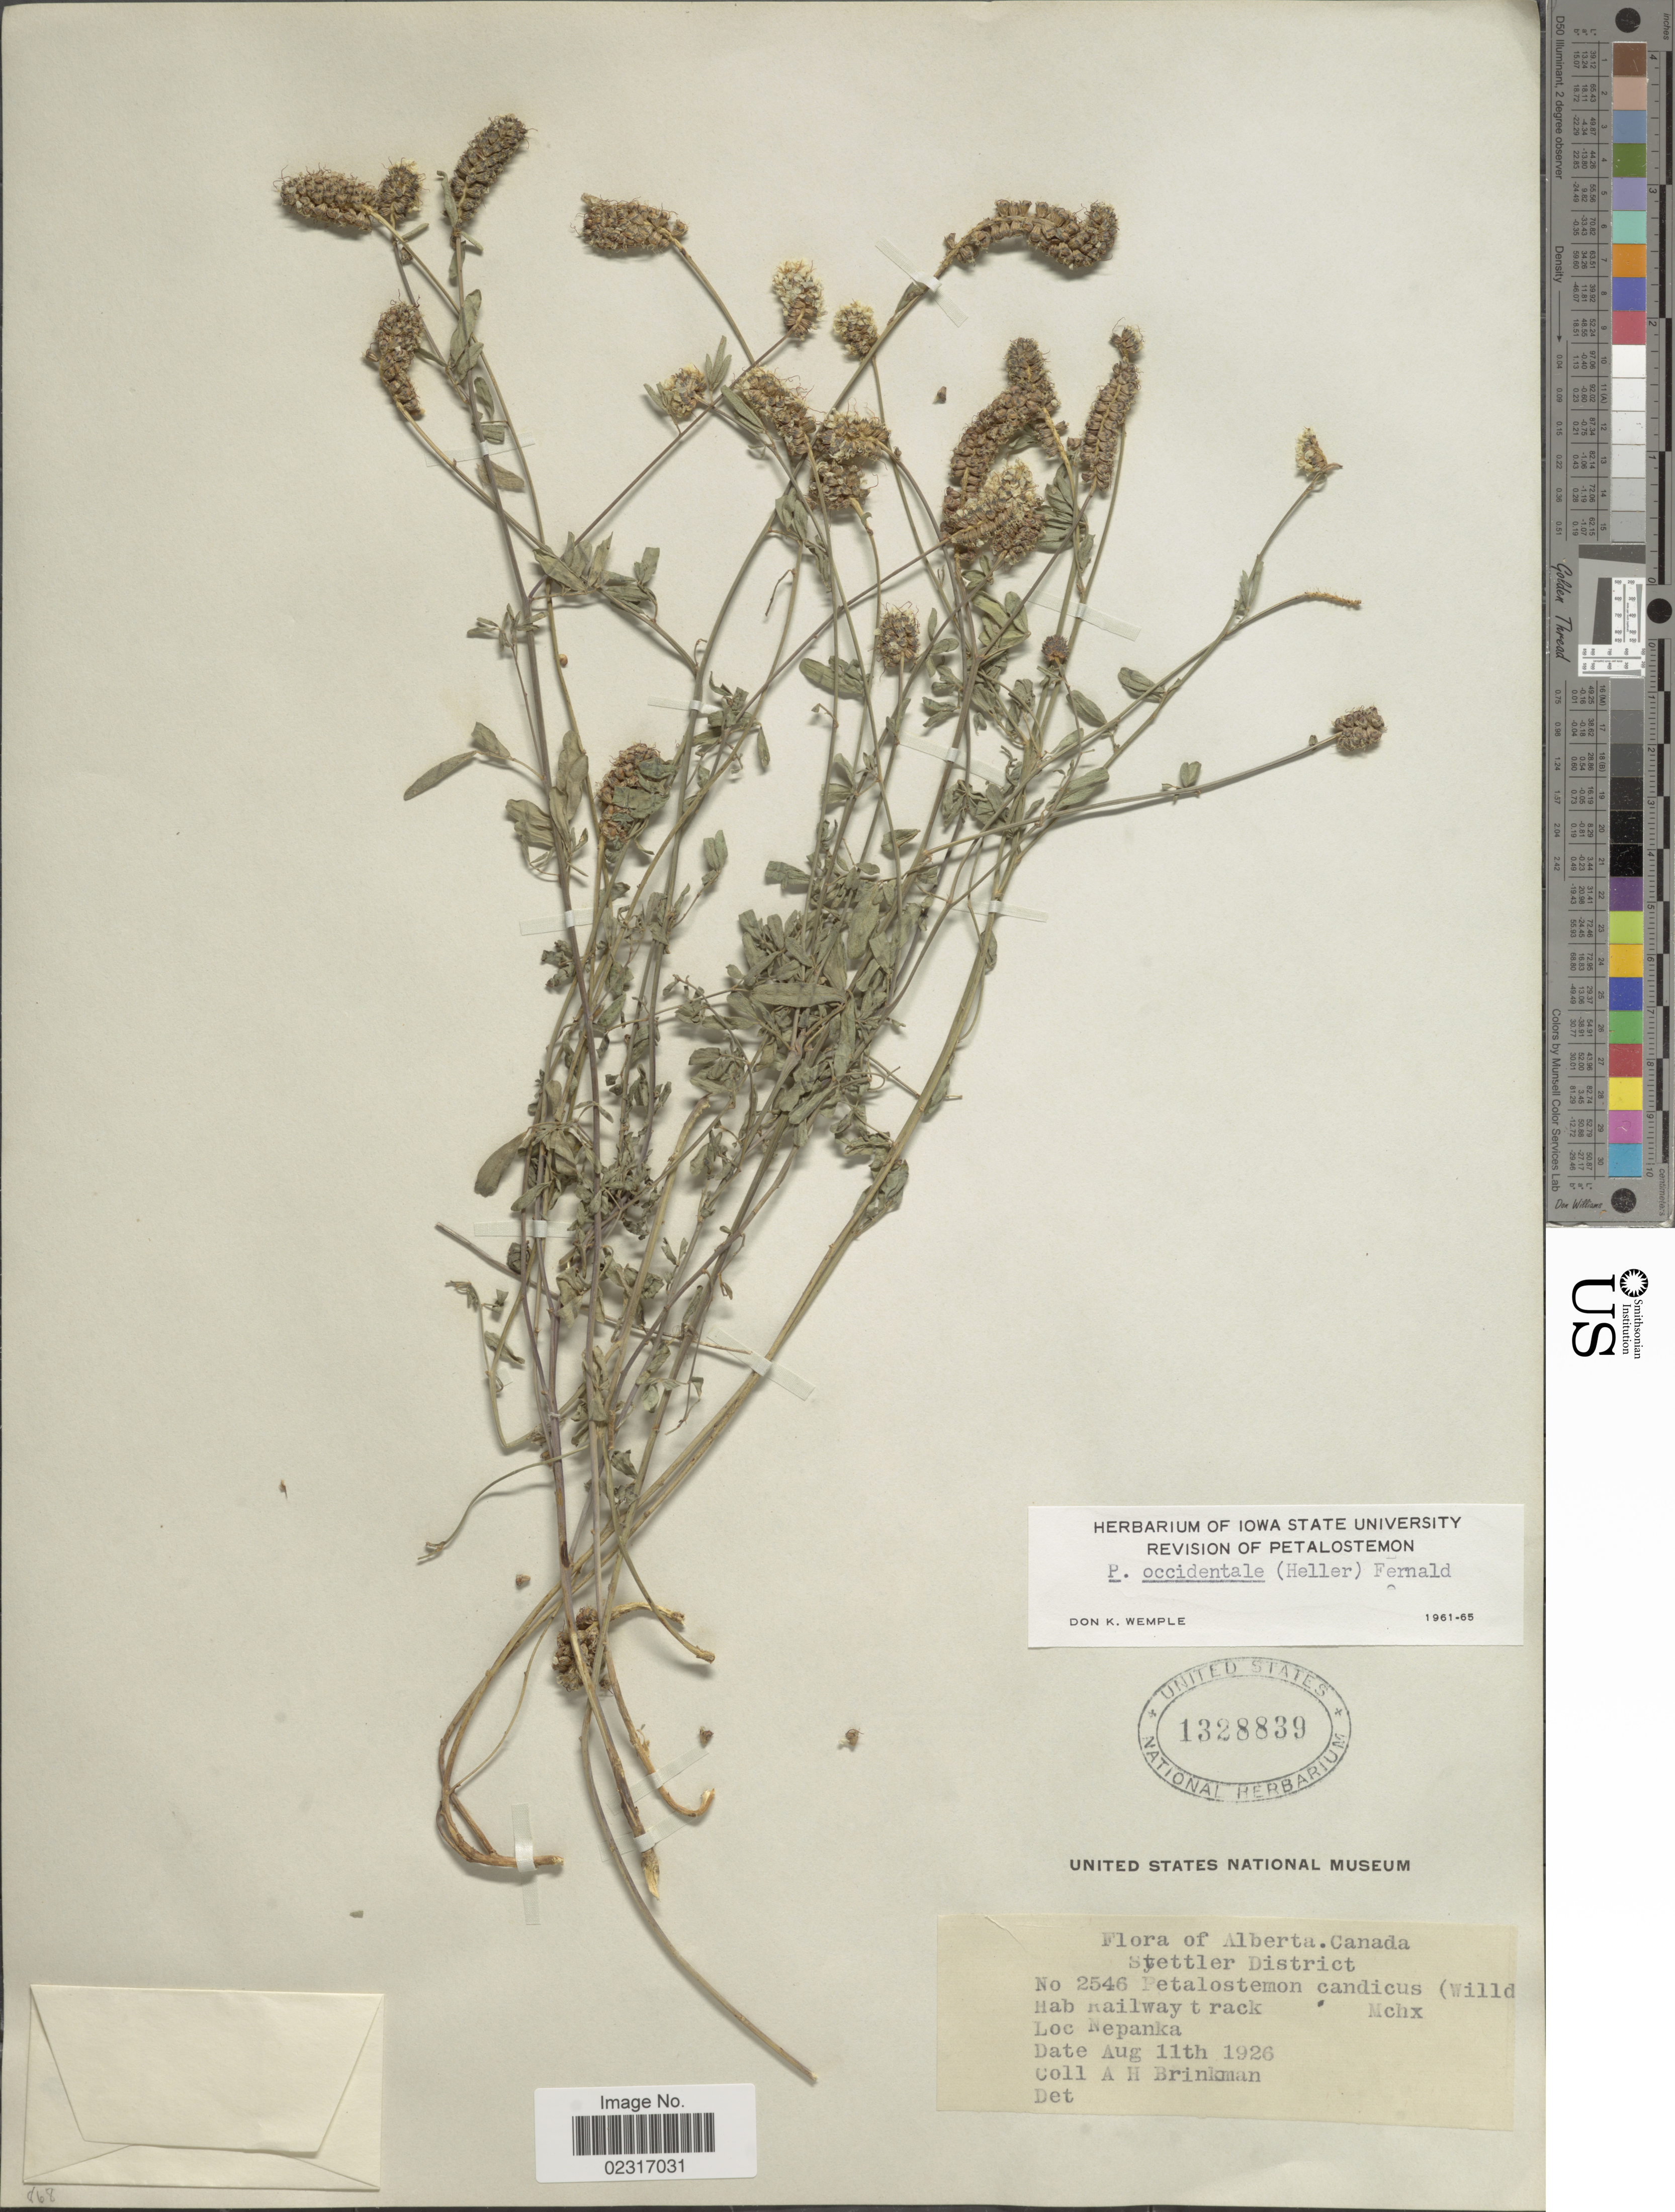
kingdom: Plantae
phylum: Tracheophyta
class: Magnoliopsida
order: Fabales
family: Fabaceae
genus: Dalea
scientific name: Dalea candida var. oligophylla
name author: (Torr) Shinners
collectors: A. Brinkman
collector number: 2546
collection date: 1926-08-11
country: Canada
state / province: Alberta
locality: Stettler District. Nepanka.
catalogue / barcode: US 1328839